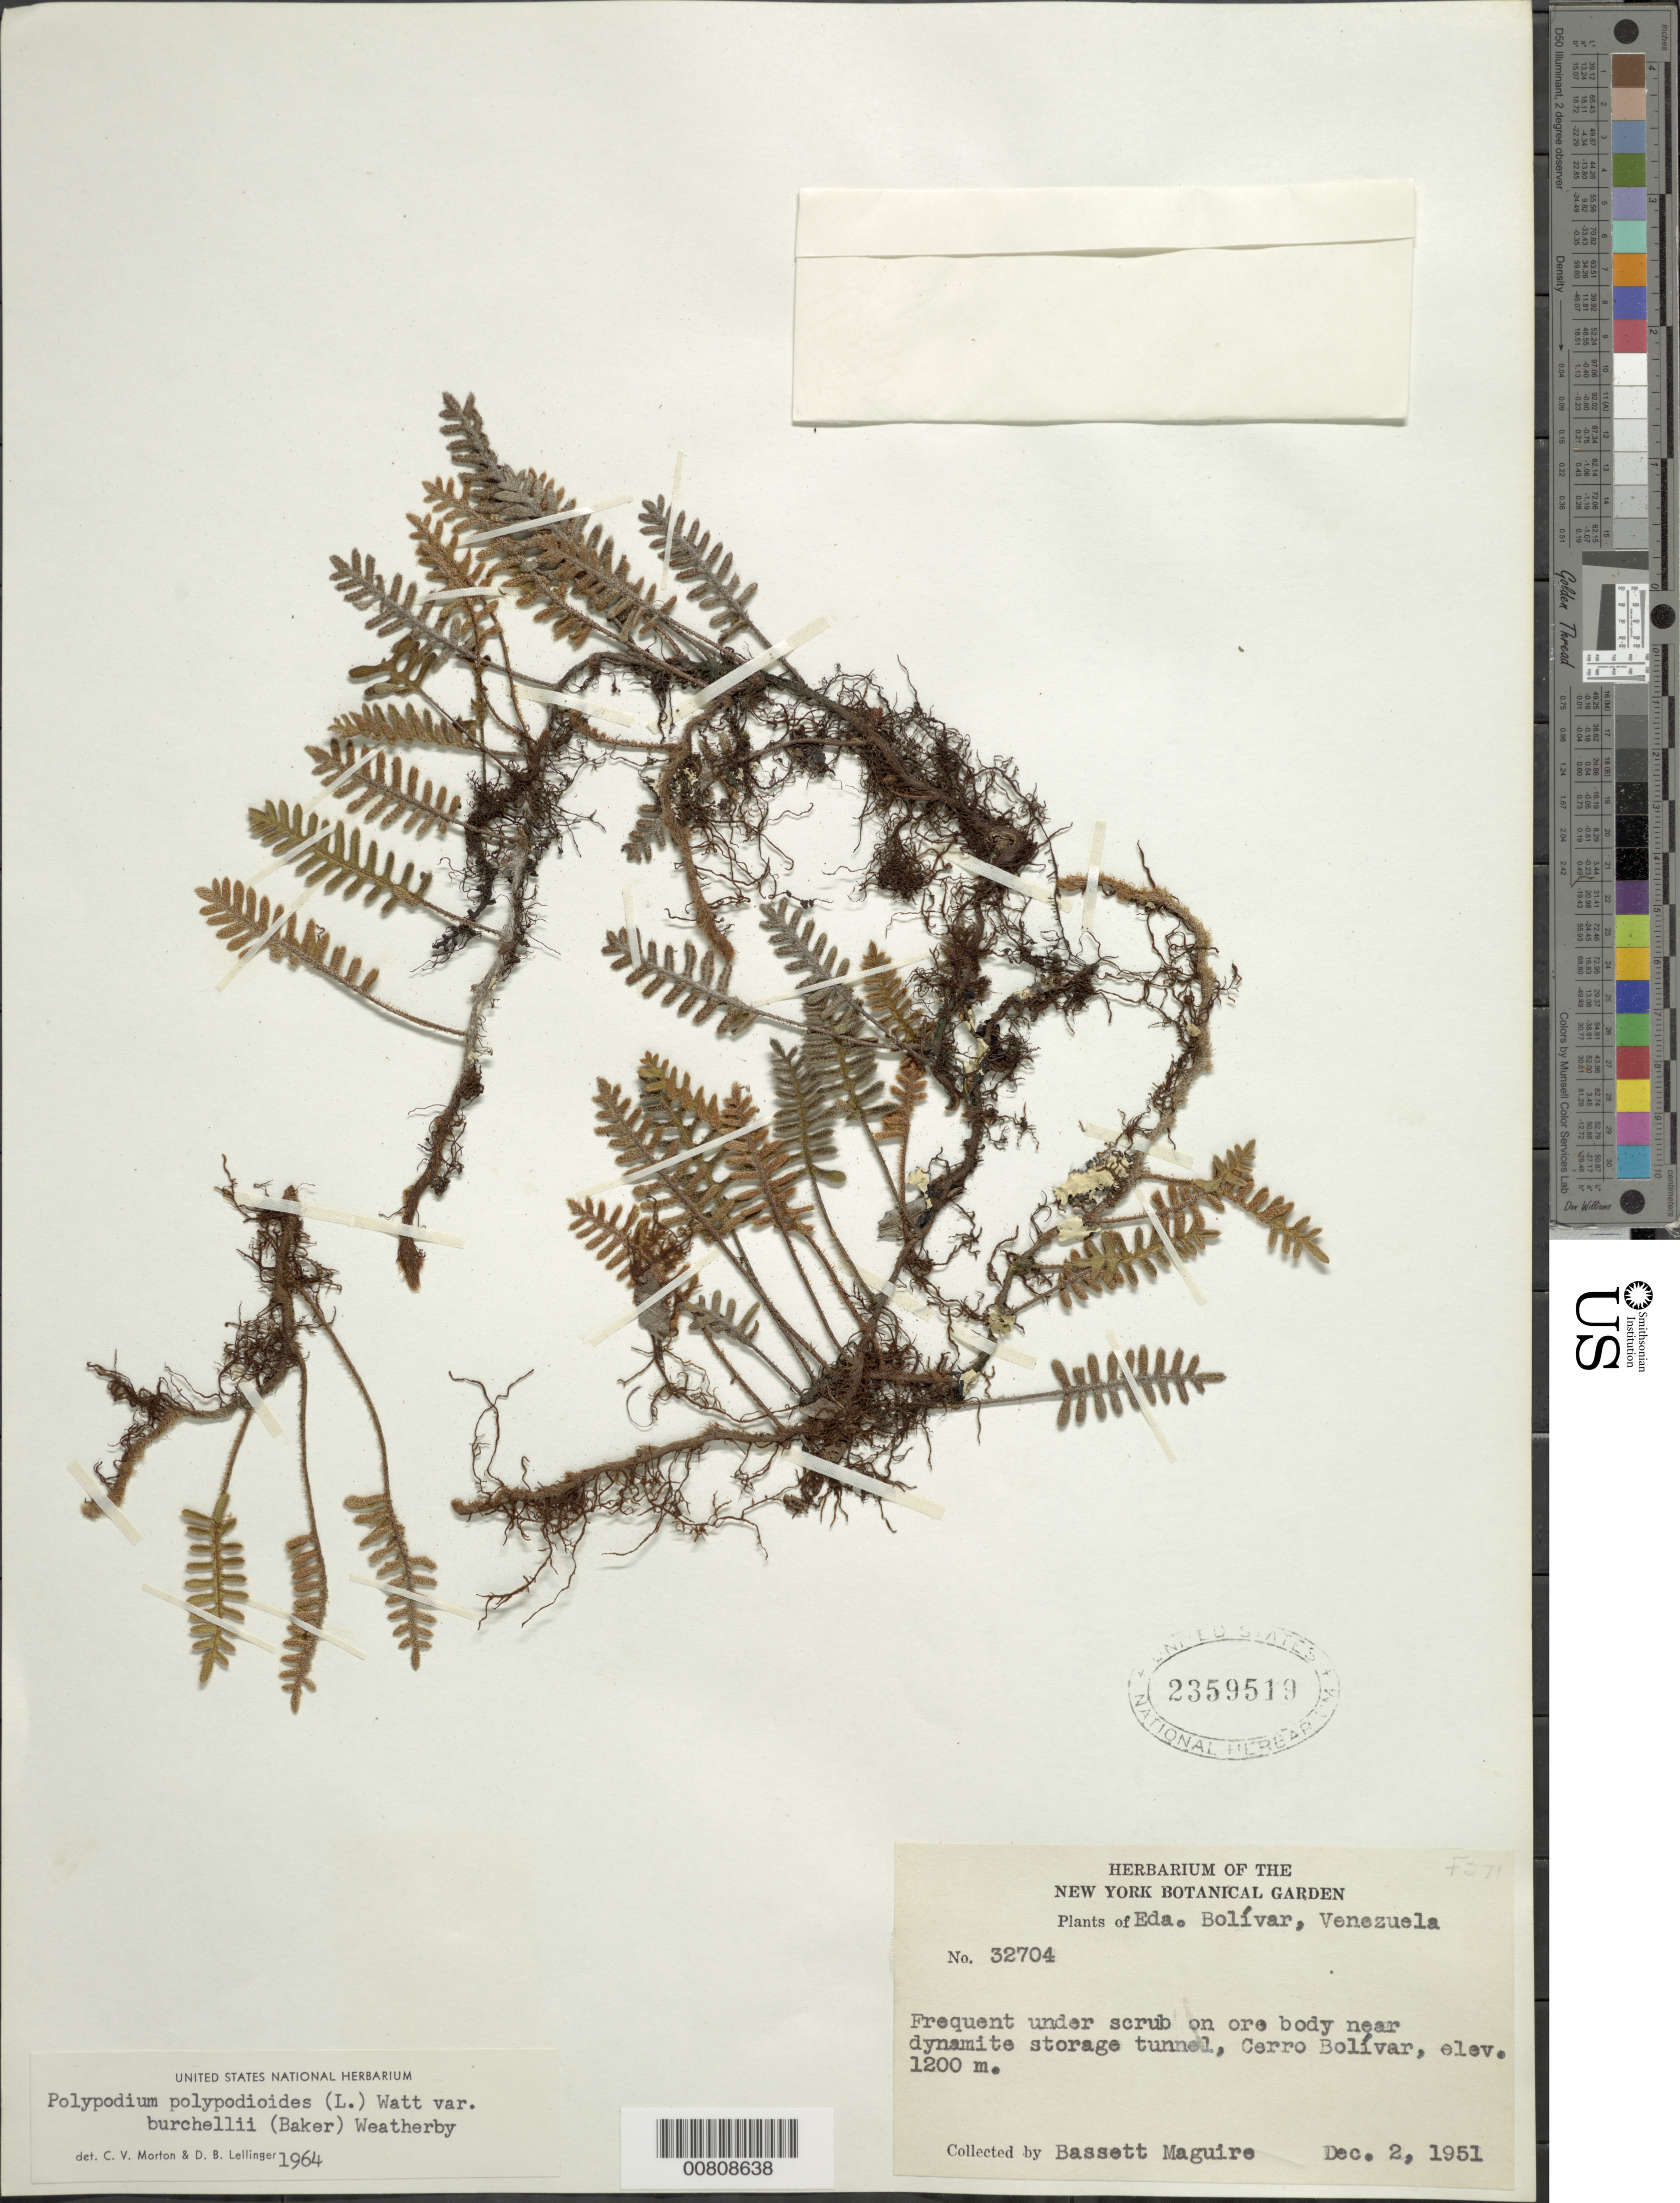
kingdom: Plantae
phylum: Tracheophyta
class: Polypodiopsida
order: Polypodiales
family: Polypodiaceae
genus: Pleopeltis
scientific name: Pleopeltis polypodioides var. burchellii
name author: (Baker) A.R. Sm.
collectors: B. Maguire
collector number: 32704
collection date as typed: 2-Dec-51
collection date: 1951-12-02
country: Venezuela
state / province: Bolívar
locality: Cerro Bolívar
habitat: Under scrub on ore body near dynamite storage tunnel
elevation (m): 1200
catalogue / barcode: US 2359519